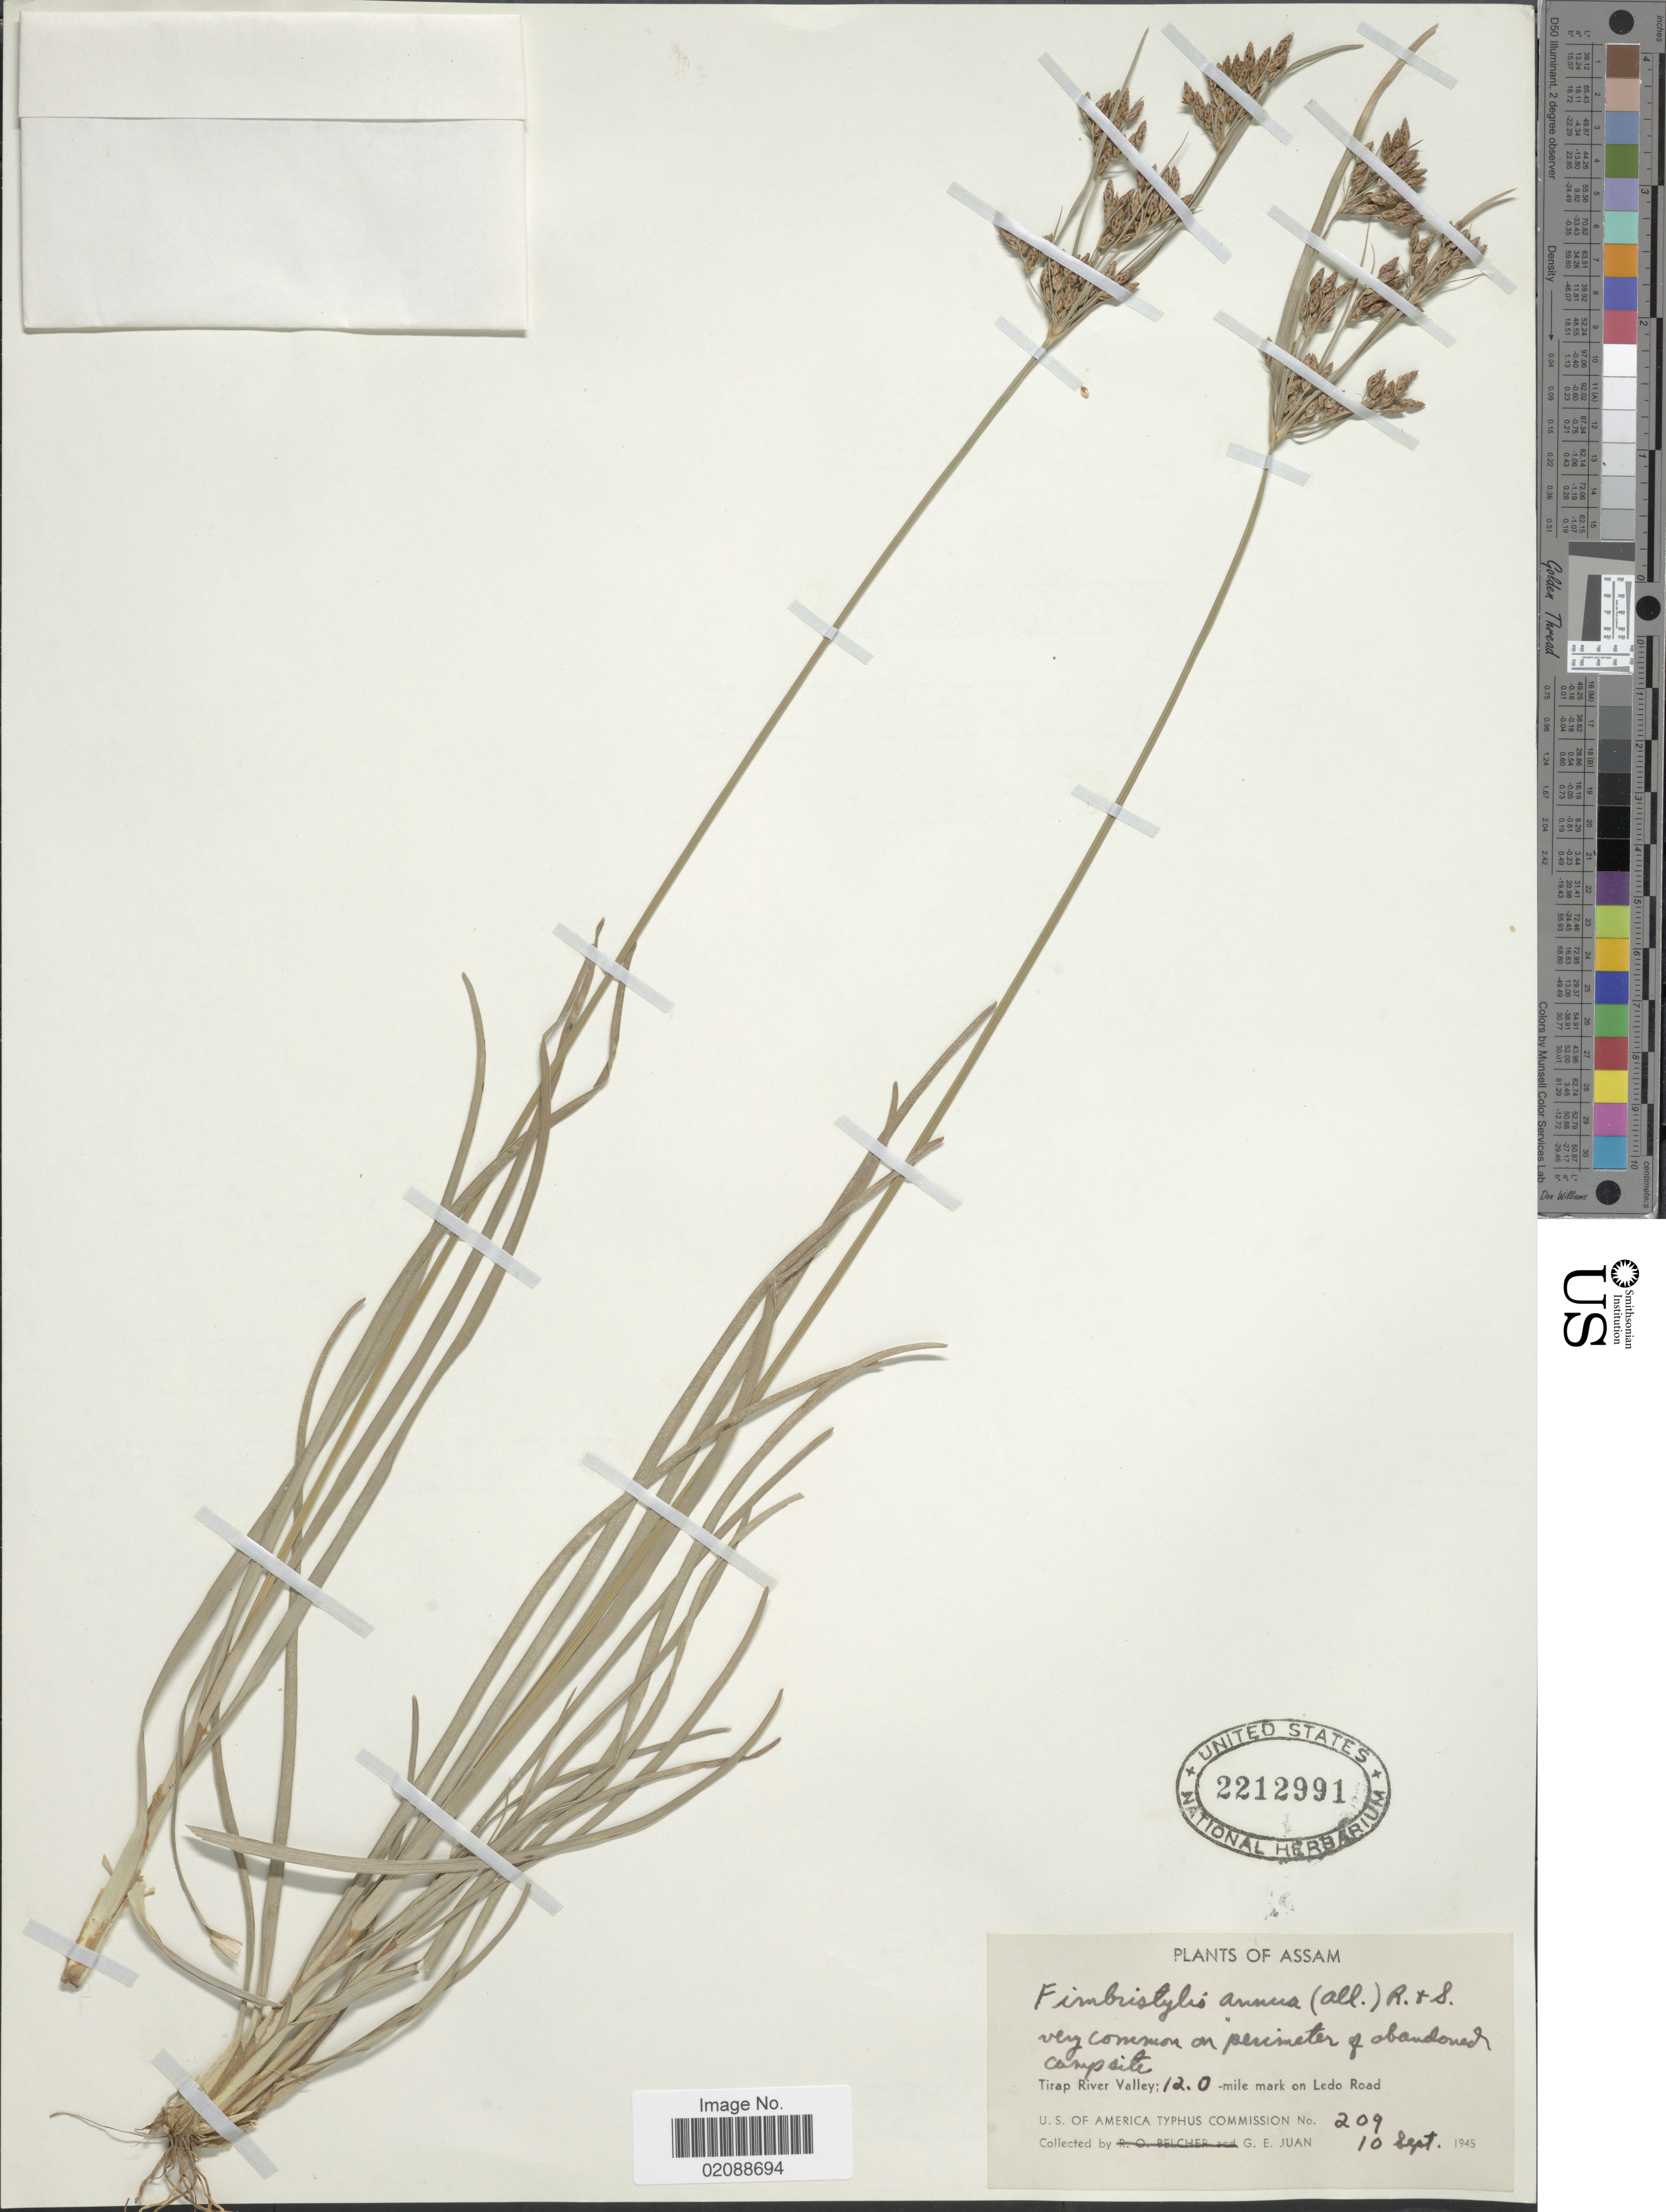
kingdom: Plantae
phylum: Tracheophyta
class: Liliopsida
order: Poales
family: Cyperaceae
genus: Fimbristylis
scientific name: Fimbristylis annua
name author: (All.) Roem. & Schult.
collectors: G. Juan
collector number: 209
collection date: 1945-09-10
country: India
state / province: Assam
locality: Tirap River Valley; 12.0 mile mark on Ledo Road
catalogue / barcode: US 2212991